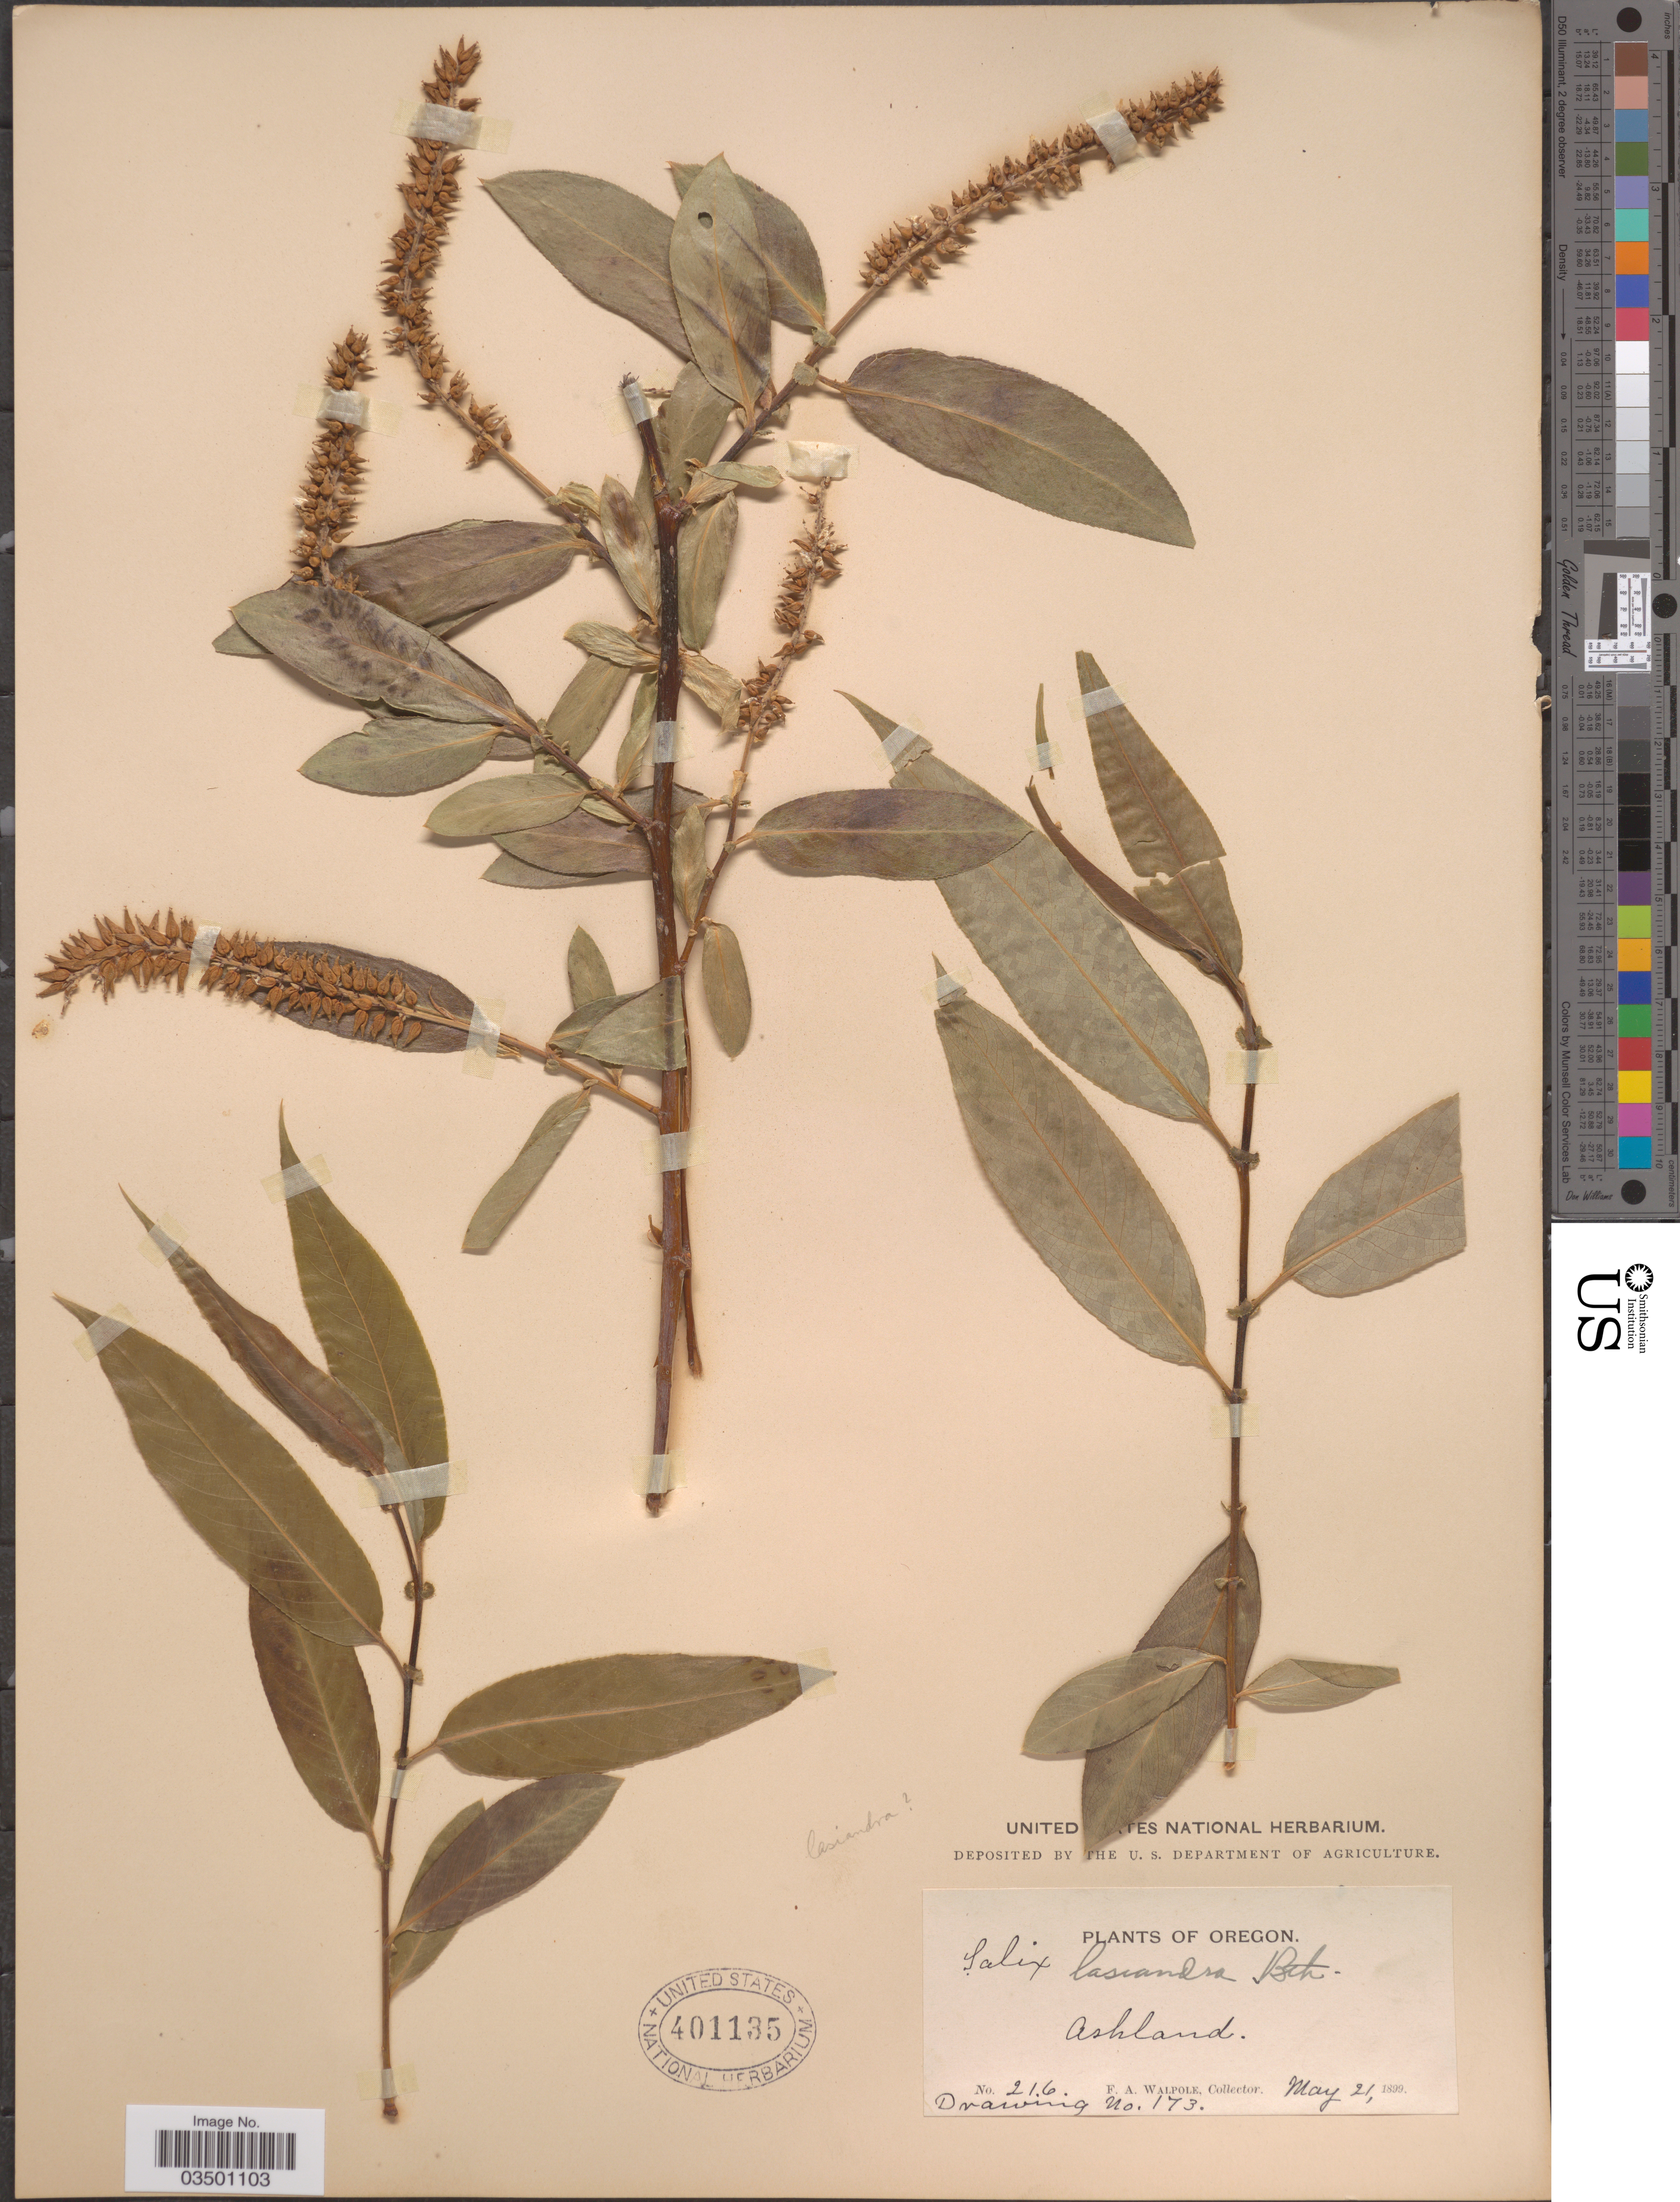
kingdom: Plantae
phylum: Tracheophyta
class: Magnoliopsida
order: Malpighiales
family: Salicaceae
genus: Salix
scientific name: Salix lasiandra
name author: Benth.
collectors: F. Walpole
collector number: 216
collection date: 1899-05-21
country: United States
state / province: Oregon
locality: Ashland.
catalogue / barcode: US 401135